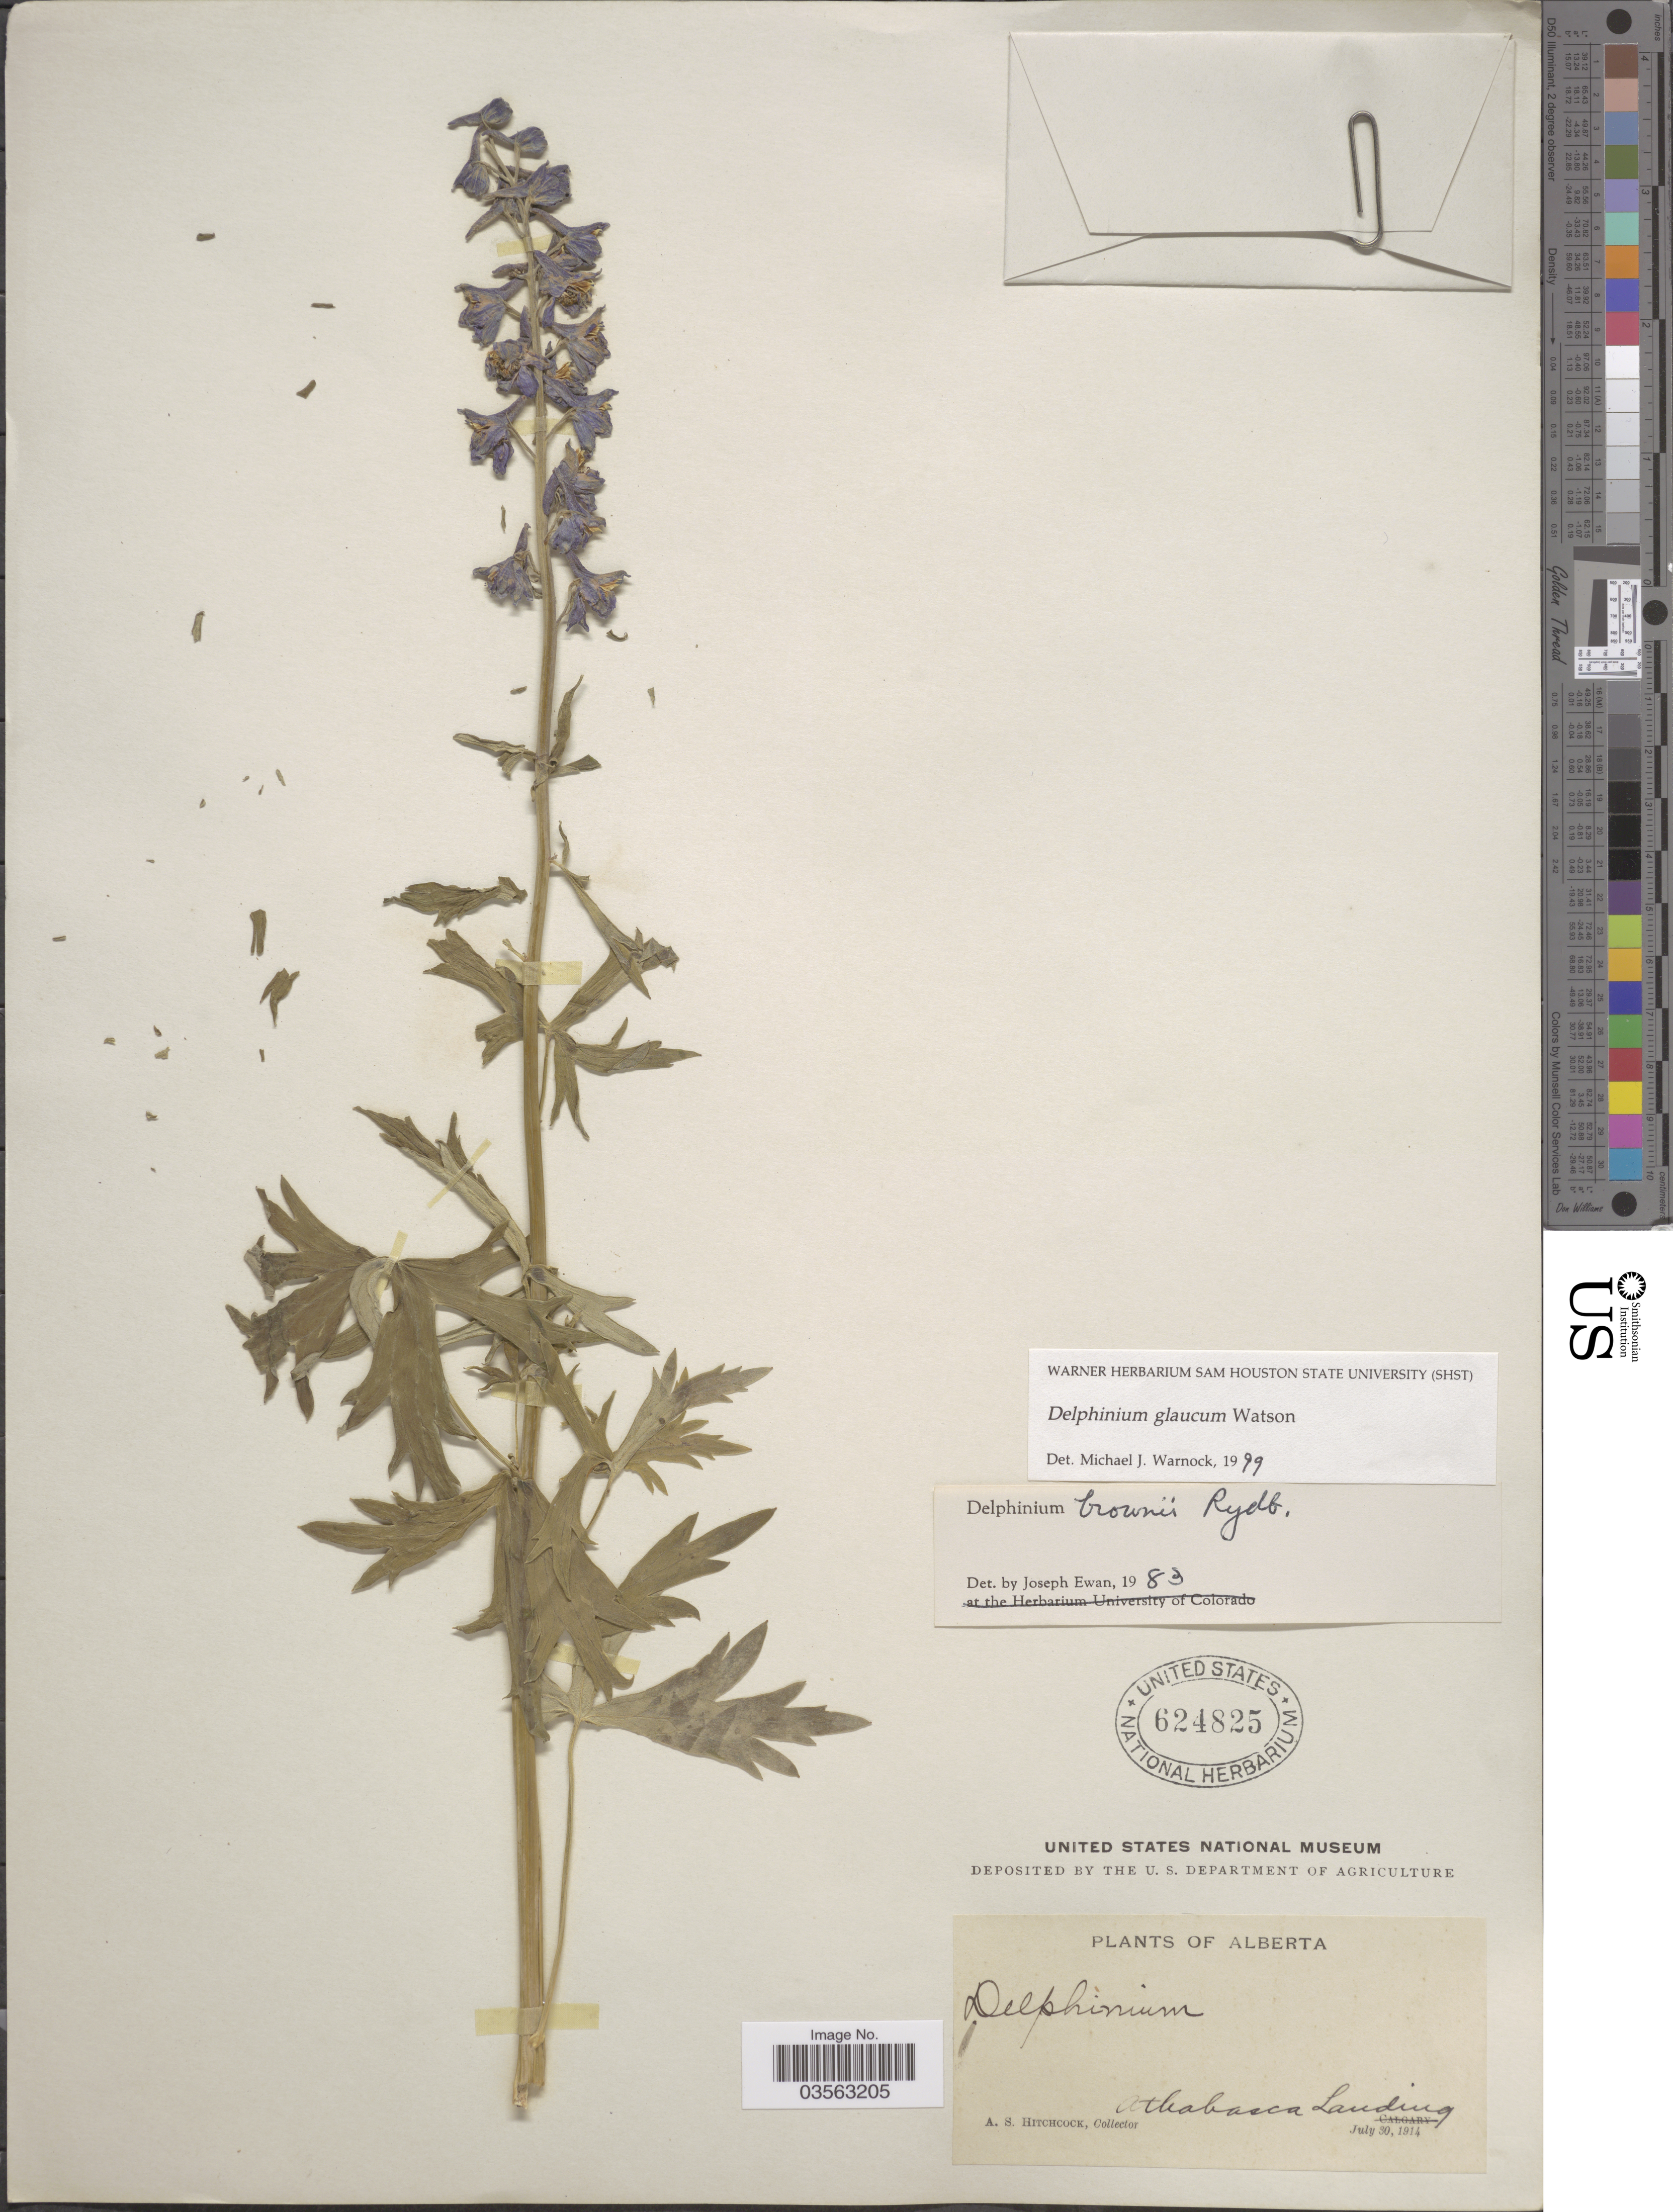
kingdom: Plantae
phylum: Tracheophyta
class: Magnoliopsida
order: Ranunculales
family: Ranunculaceae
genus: Delphinium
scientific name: Delphinium glaucum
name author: S. Watson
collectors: A. S. Hitchcock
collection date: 1914-07-30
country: Canada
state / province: Alberta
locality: Athabasca Landing.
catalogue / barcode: US 624825